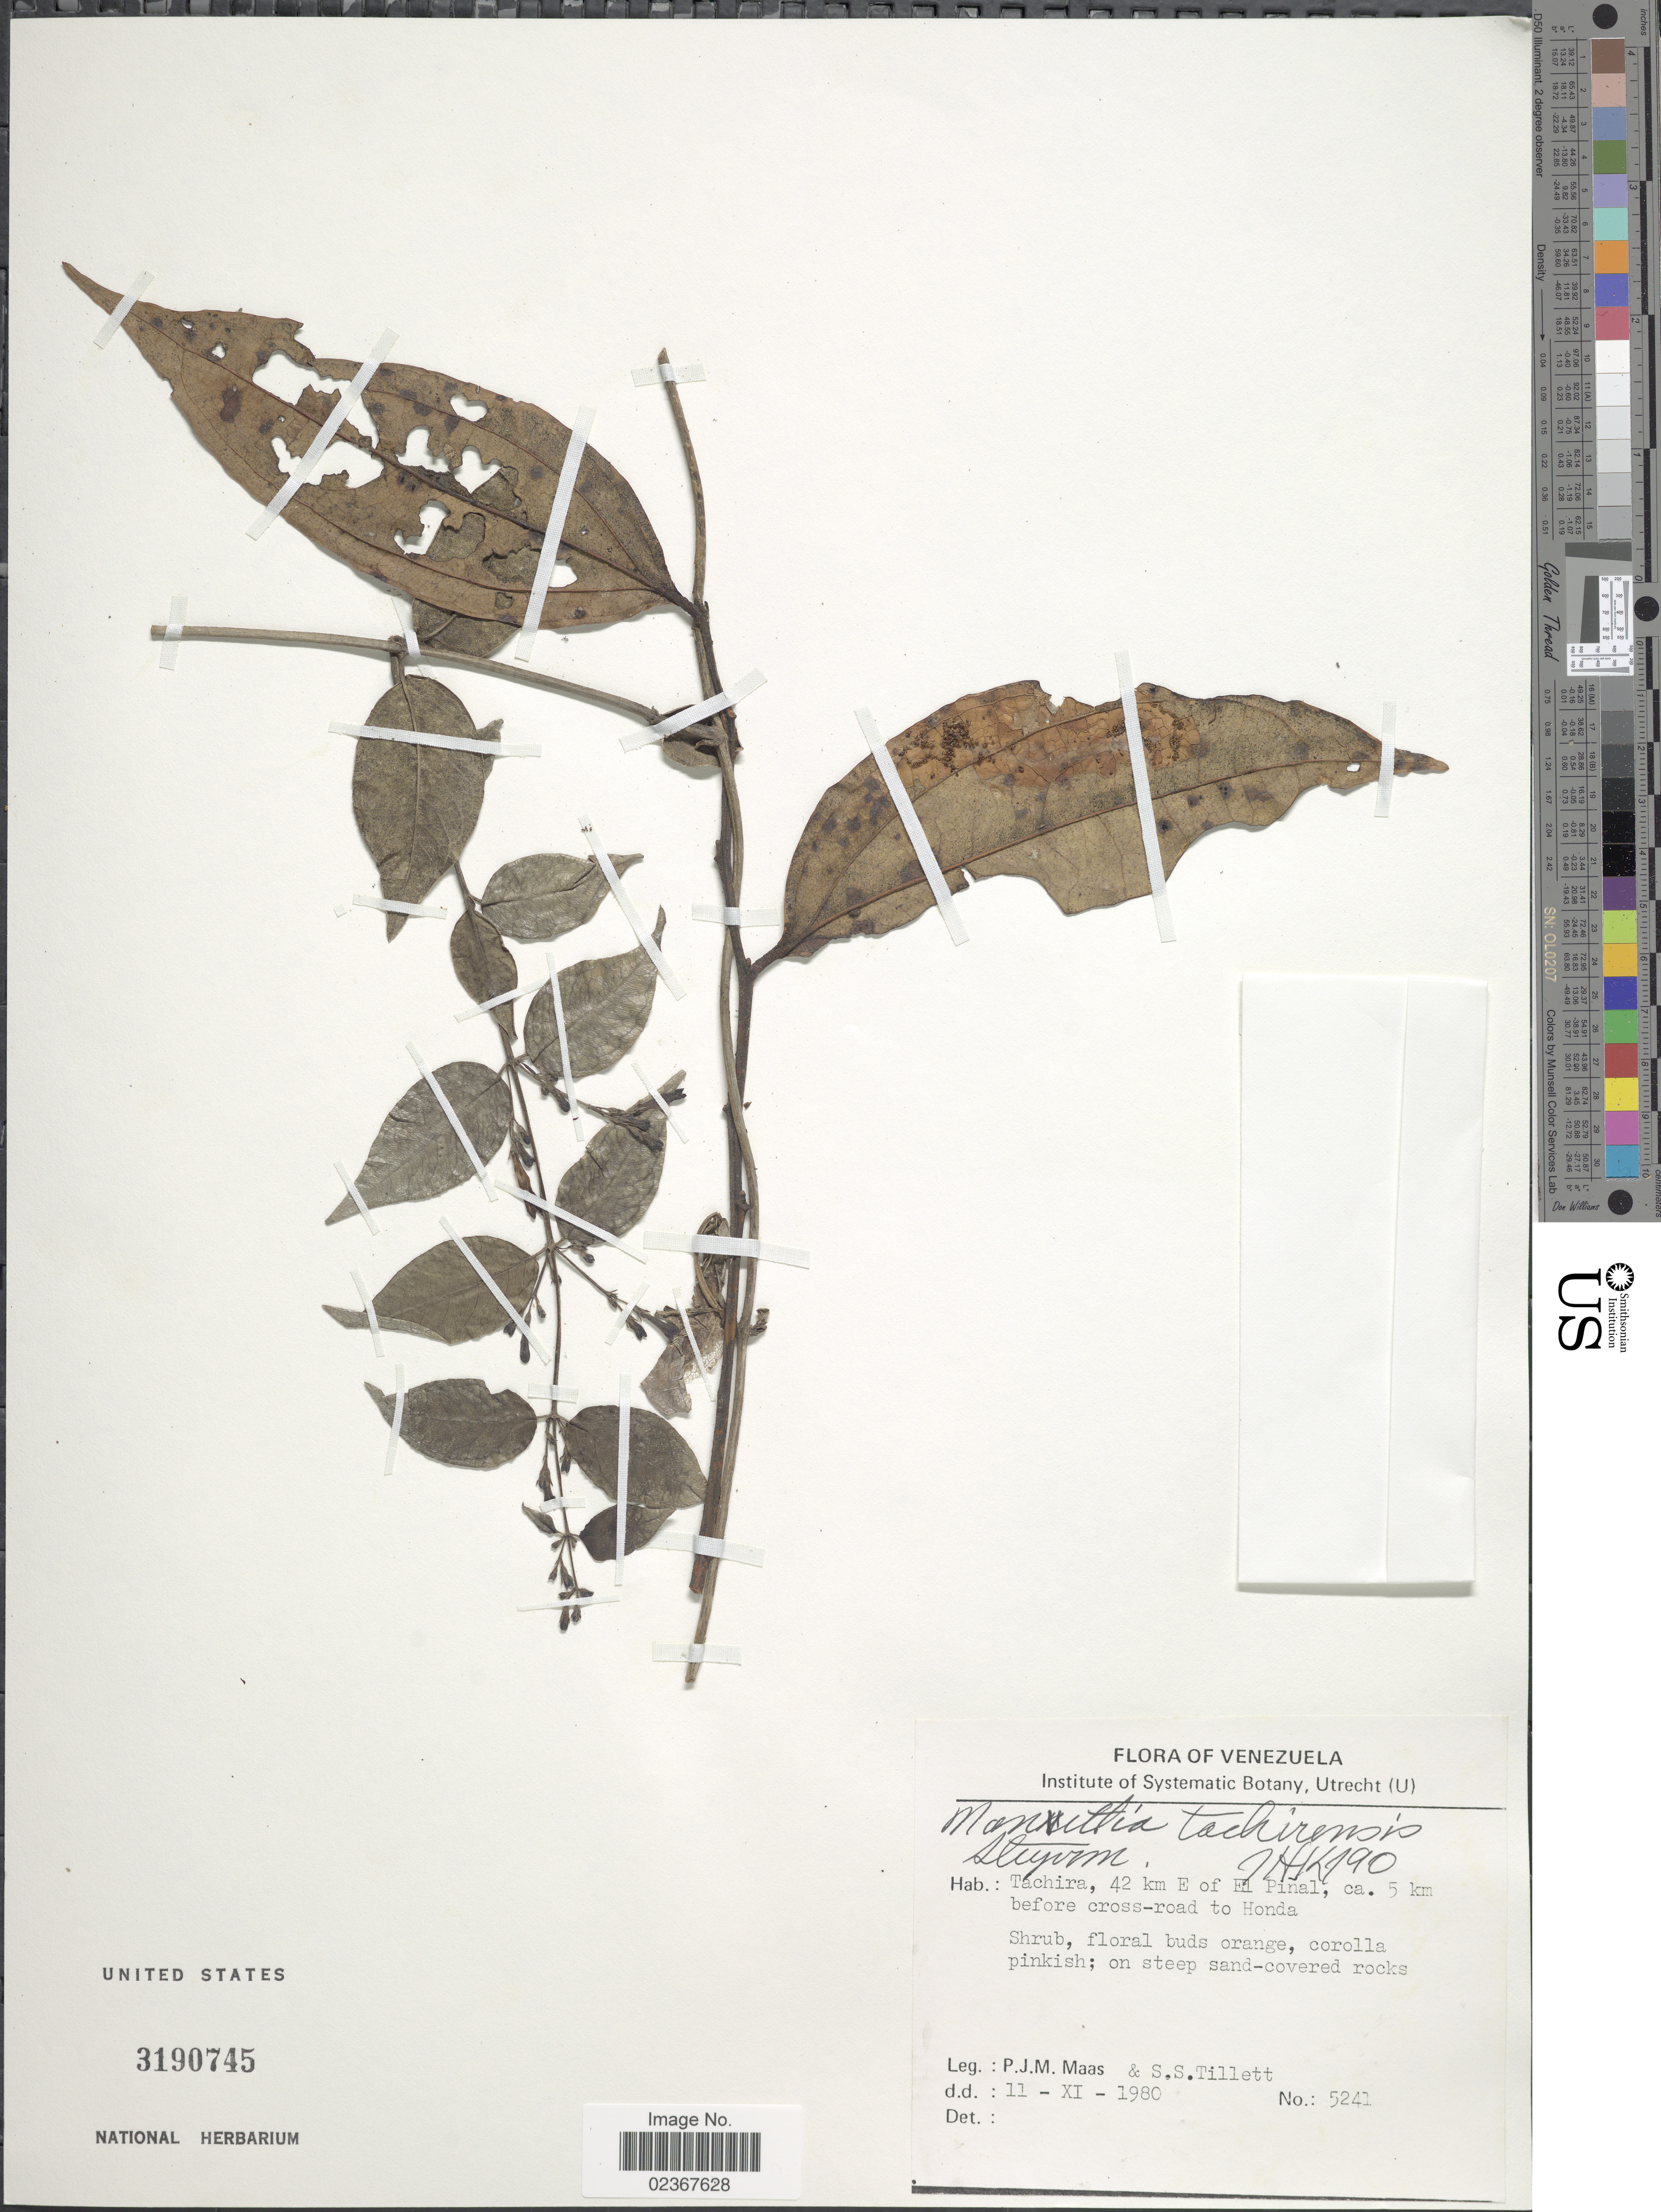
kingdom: Plantae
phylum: Tracheophyta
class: Magnoliopsida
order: Gentianales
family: Rubiaceae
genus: Manettia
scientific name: Manettia tachirensis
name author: Steyerm.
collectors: P. Maas & S. S. Tillett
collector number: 5241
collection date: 1980-11-11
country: Venezuela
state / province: Tachira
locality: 42 km E of El Pinal, ca. 5 km before cross-road to Honda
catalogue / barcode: US 3190745